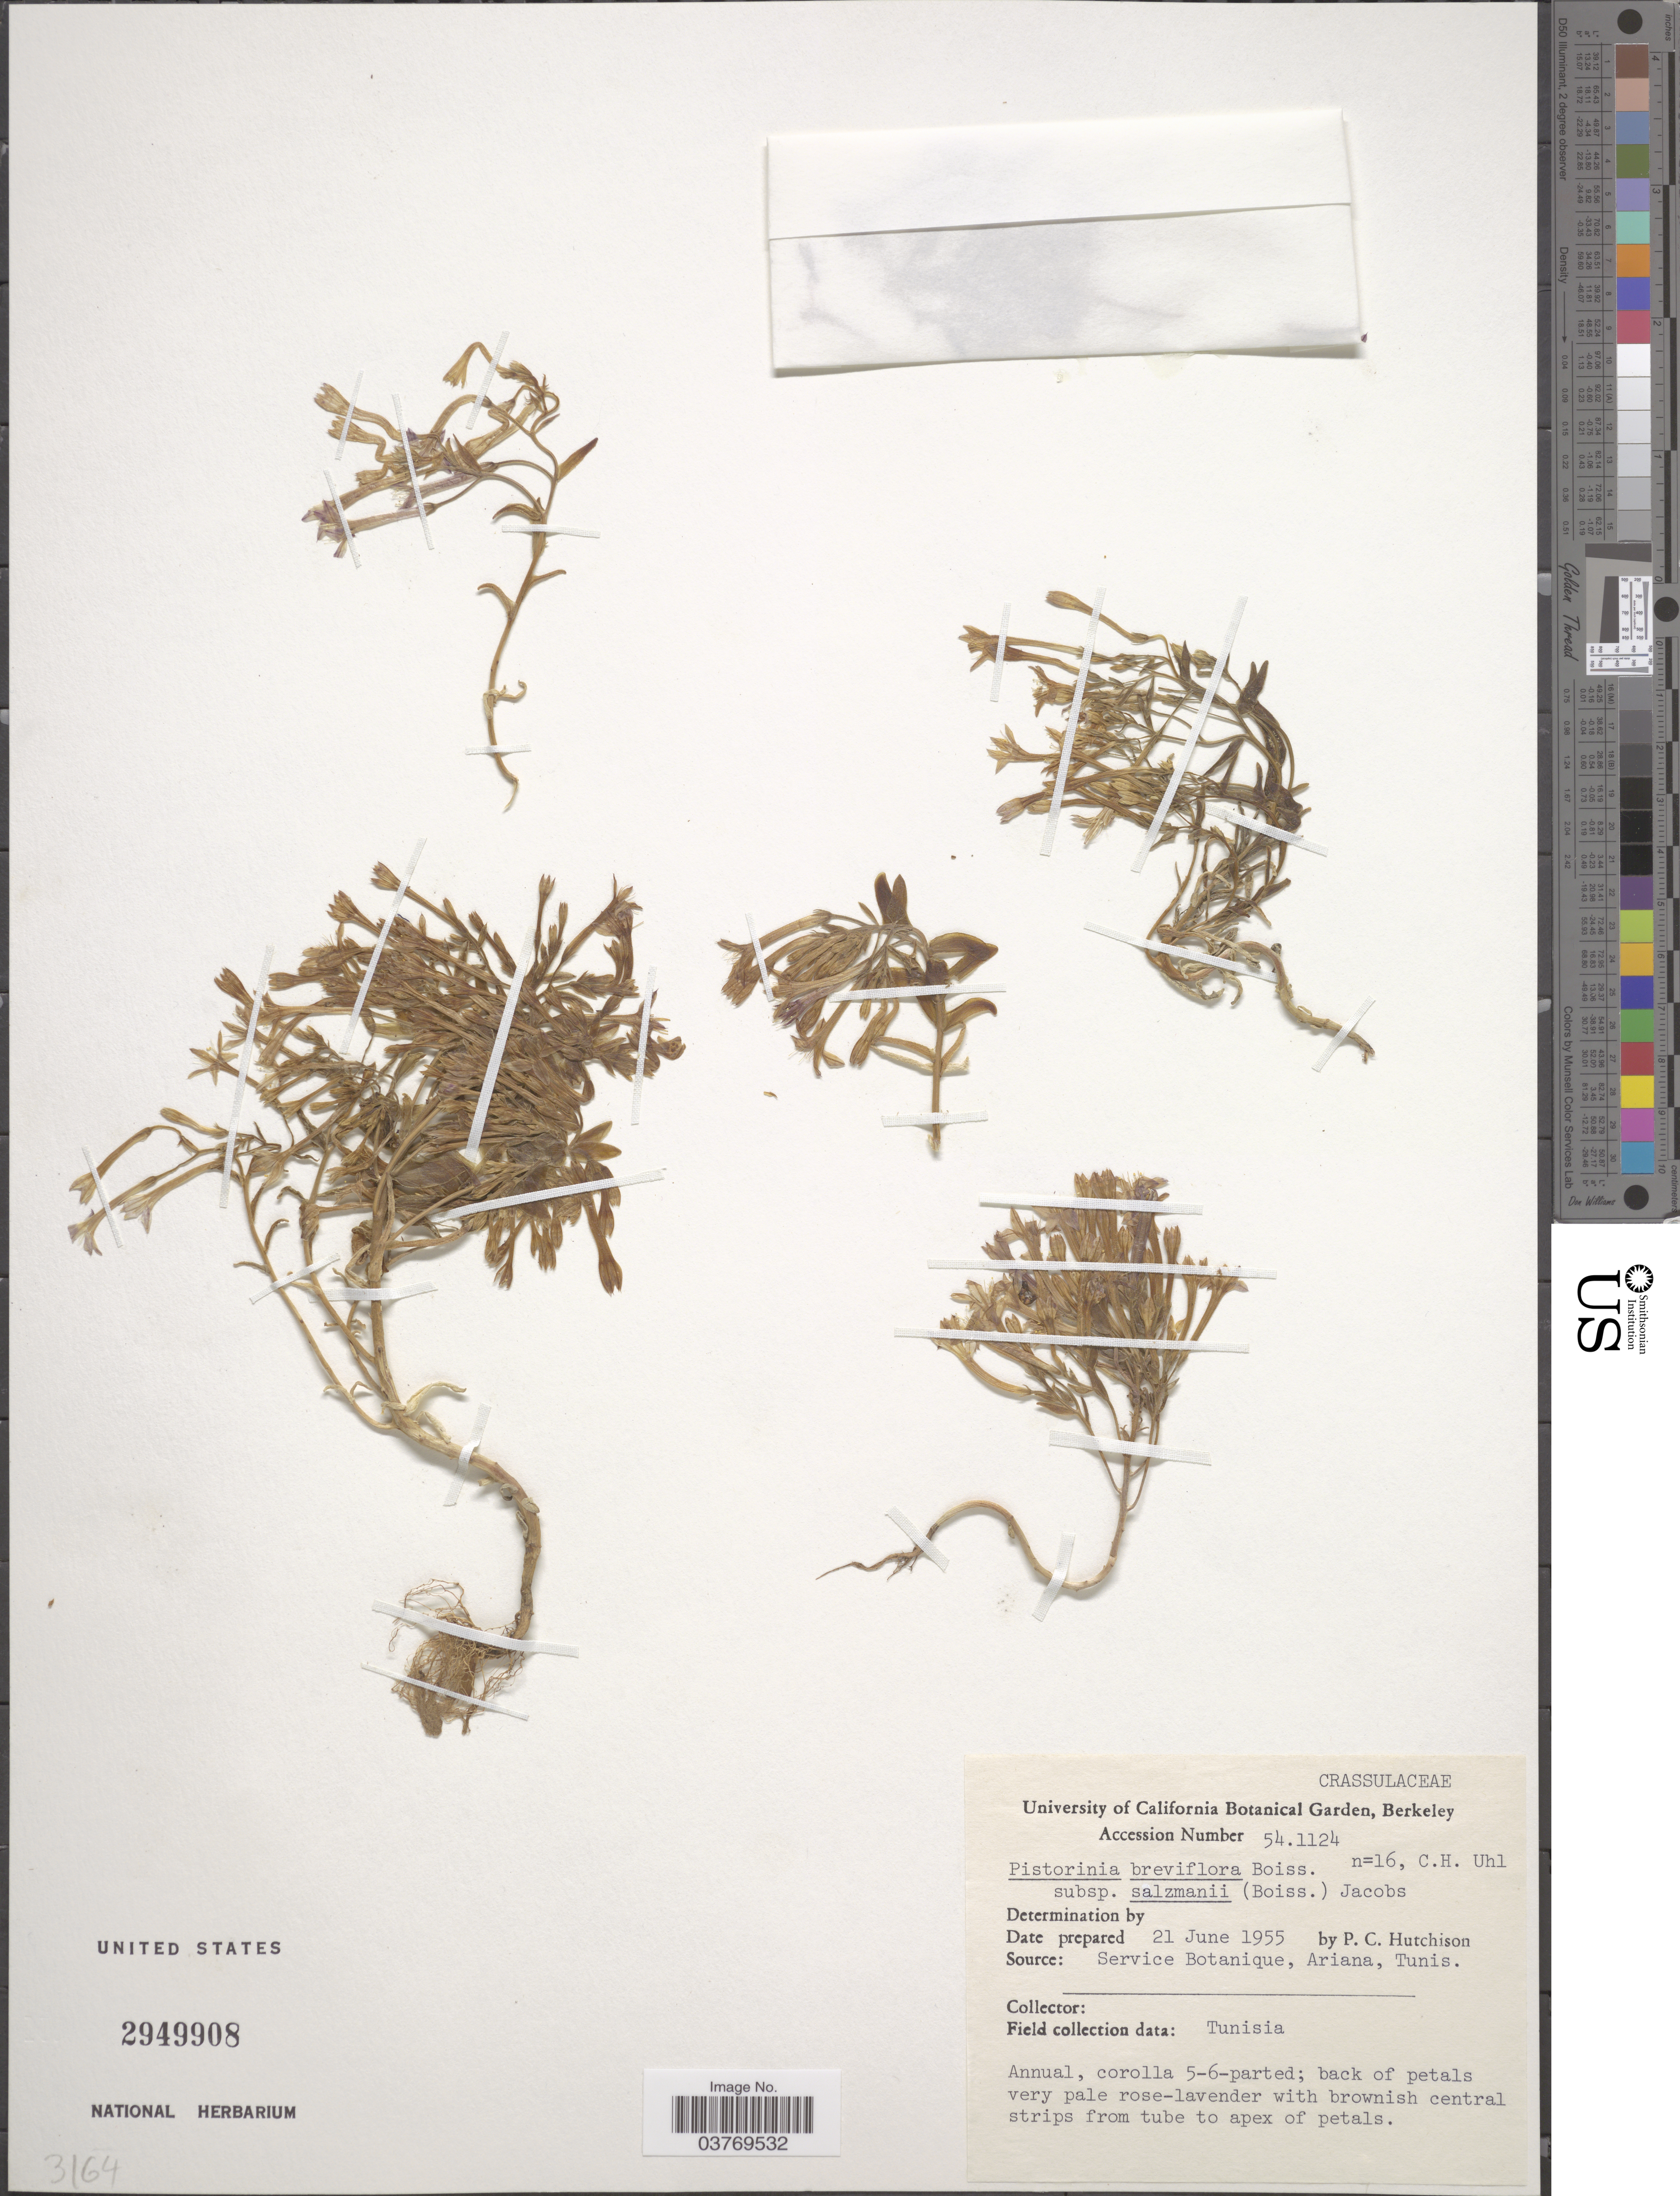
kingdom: Plantae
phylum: Tracheophyta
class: Magnoliopsida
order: Saxifragales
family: Crassulaceae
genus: Cotyledon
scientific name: Cotyledon breviflora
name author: (Boiss.) Maire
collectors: P. C. Hutchison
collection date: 1955-06-21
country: United States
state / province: California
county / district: Alameda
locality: University of California Botanical Garden, Berkeley.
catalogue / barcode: US 2949908